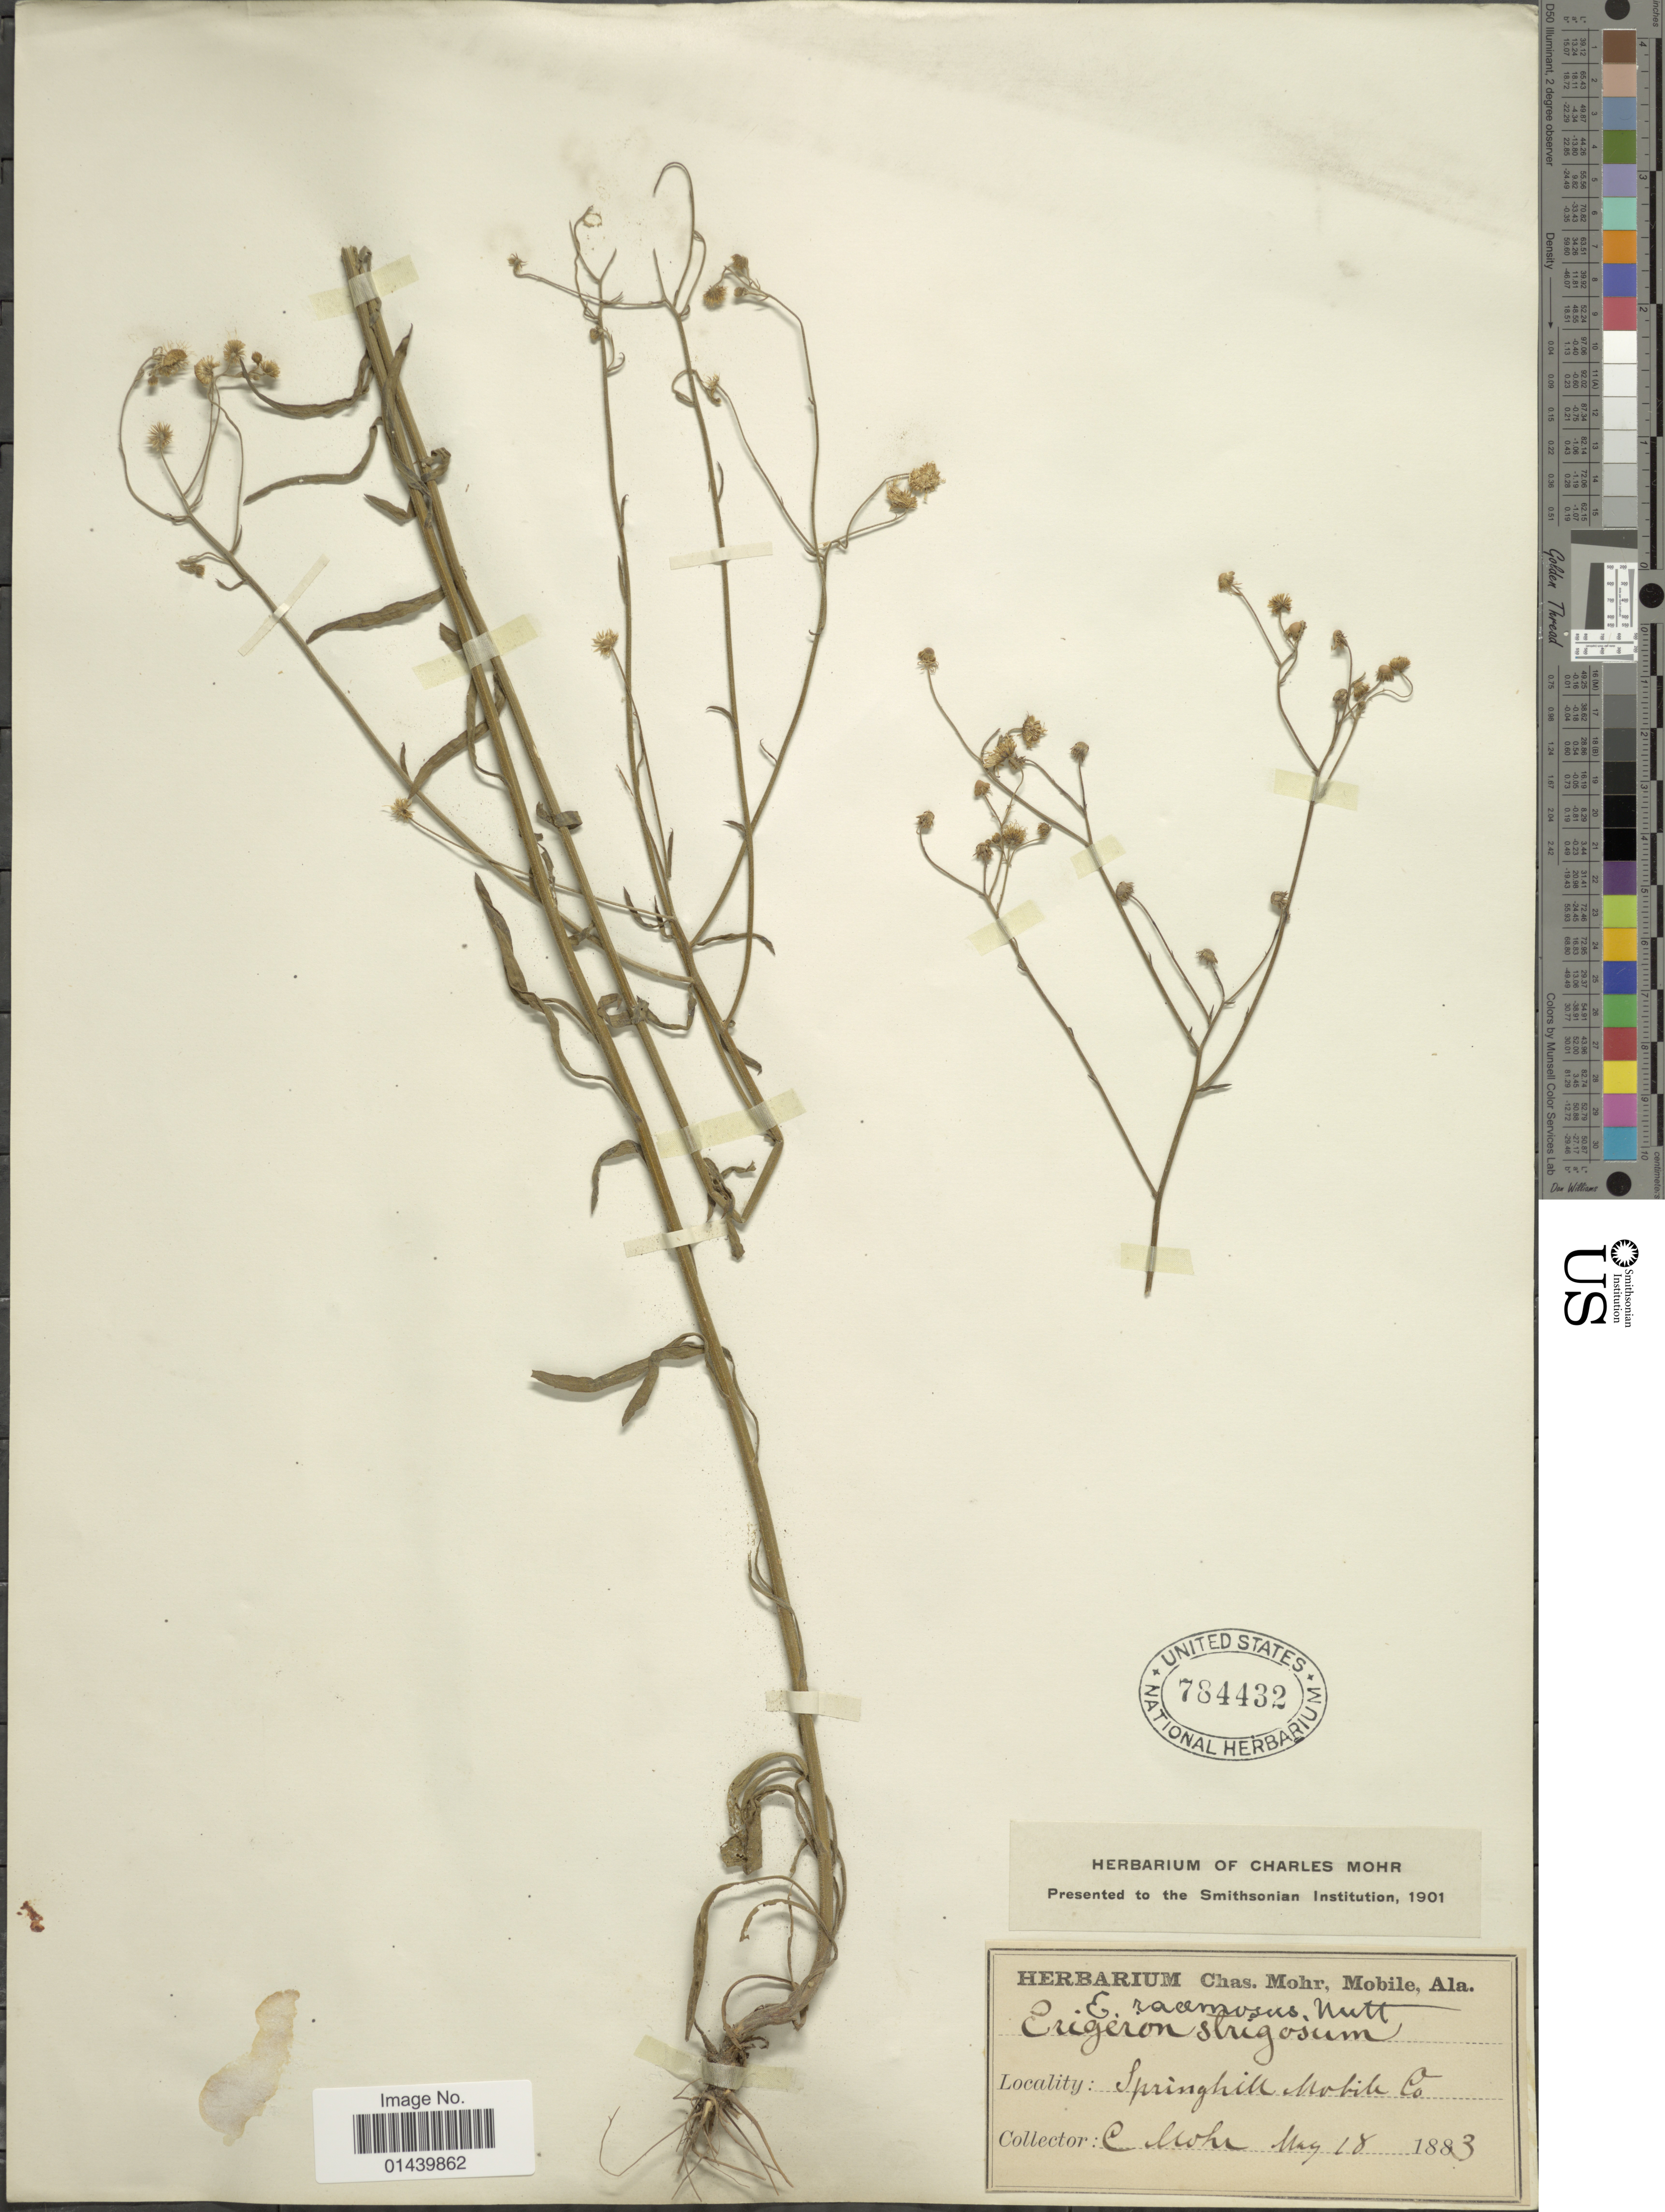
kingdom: Plantae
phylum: Tracheophyta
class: Magnoliopsida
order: Asterales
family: Asteraceae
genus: Erigeron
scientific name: Erigeron strigosus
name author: Muhl. ex Willd.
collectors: Mohr, C. T. (herbarium)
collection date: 1883-05-18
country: United States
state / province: Alabama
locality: Springhill Mobile Co.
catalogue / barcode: US 784432